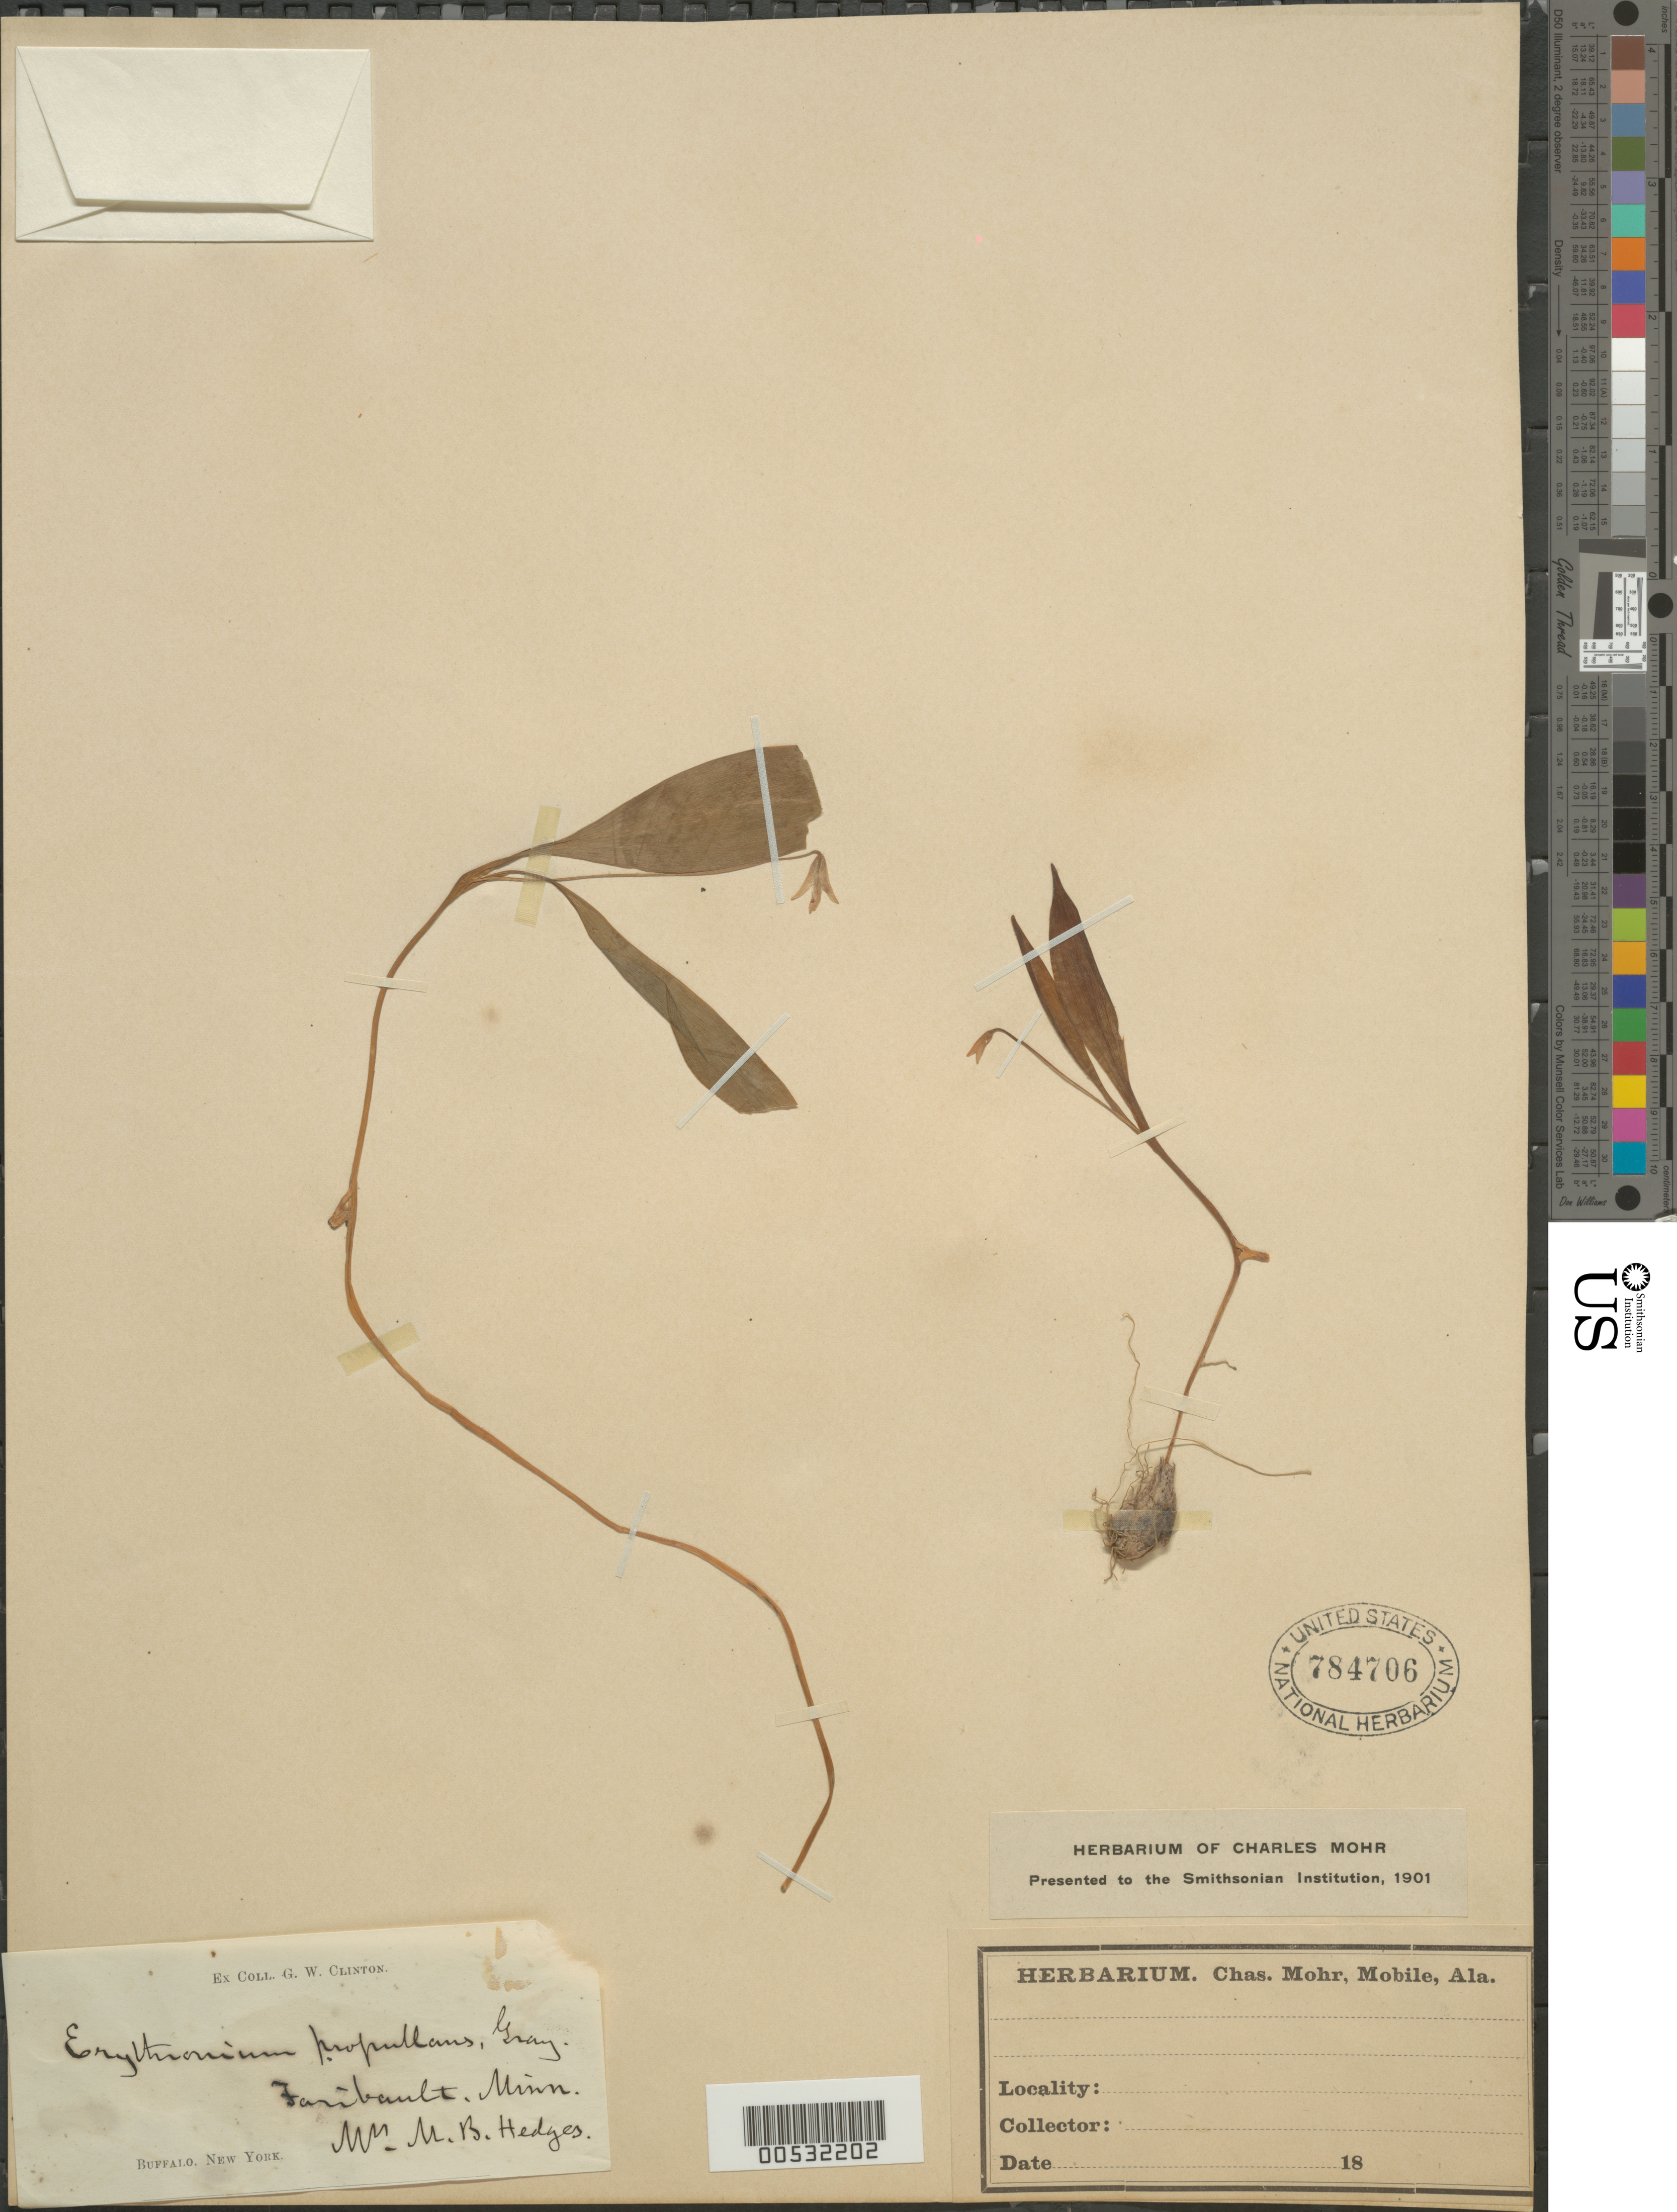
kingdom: Plantae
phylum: Tracheophyta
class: Liliopsida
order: Liliales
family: Liliaceae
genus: Erythronium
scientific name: Erythronium propullans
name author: A. Gray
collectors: M. Hedges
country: United States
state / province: Minnesota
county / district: Rice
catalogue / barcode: US 784706